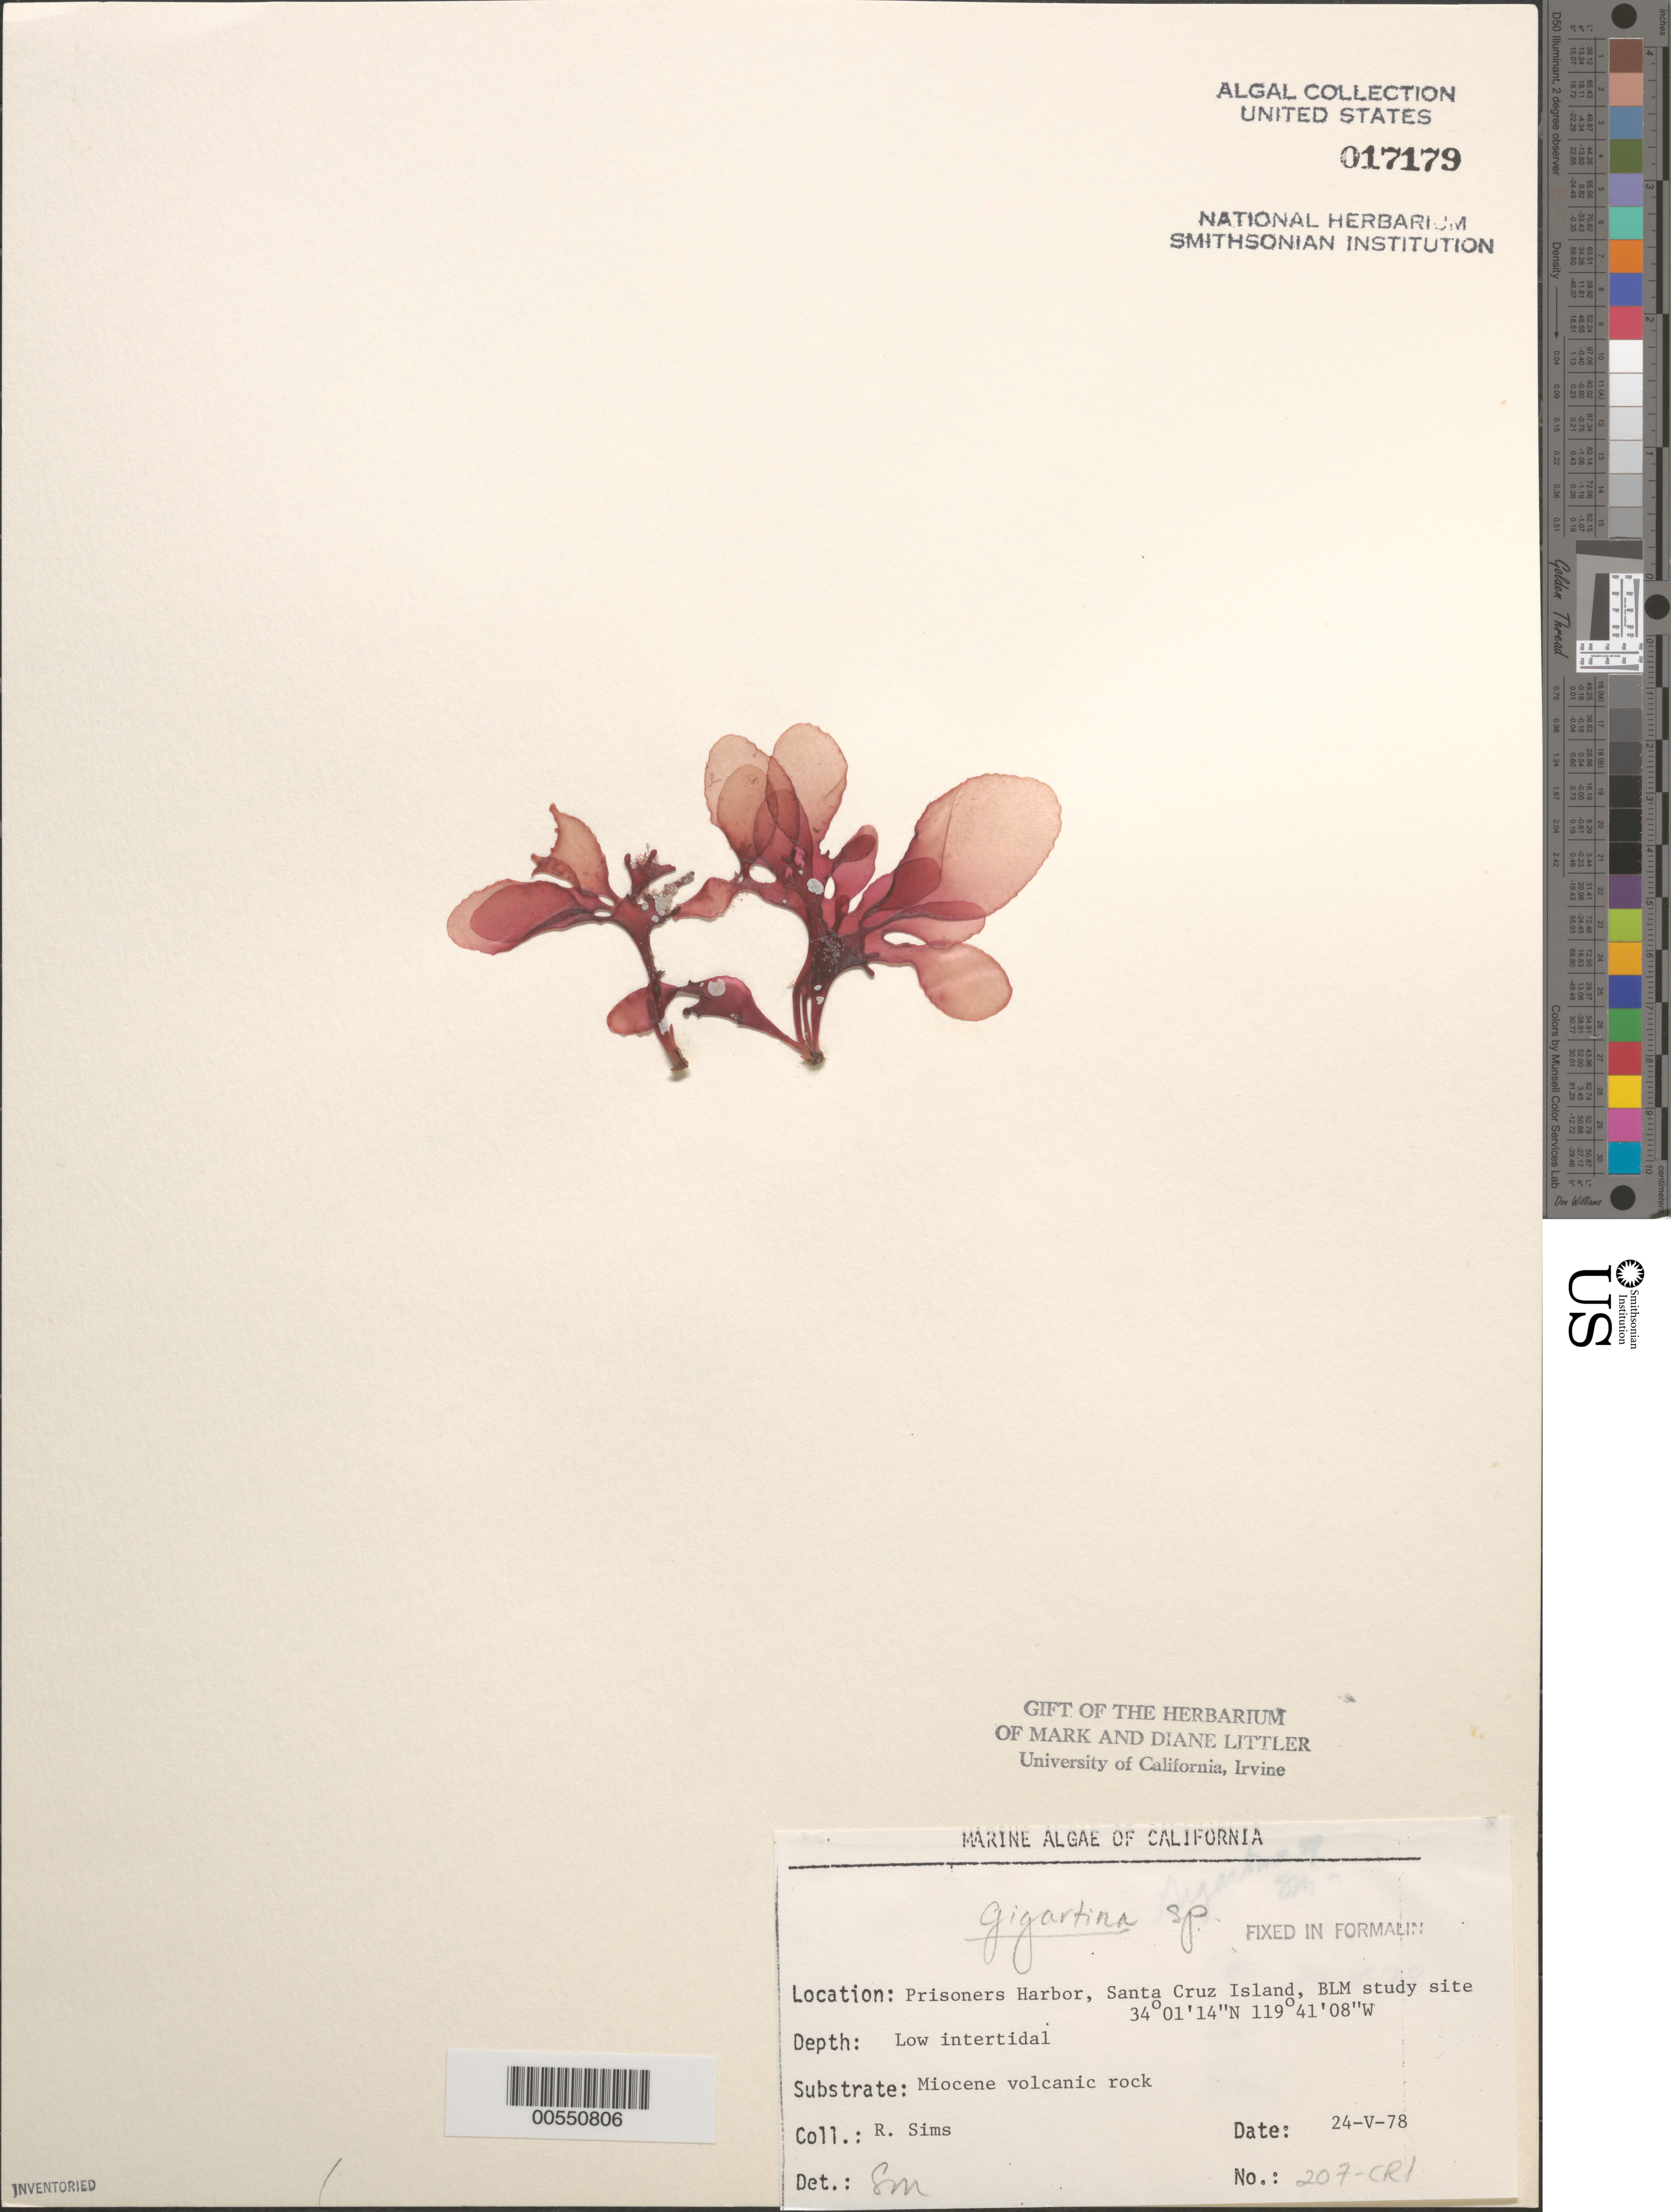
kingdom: Plantae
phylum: Rhodophyta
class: Florideophyceae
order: Gigartinales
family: Gigartinaceae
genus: Gigartina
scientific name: Gigartina sp.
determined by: Murray, S. N.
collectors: R. H. Sims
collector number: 207-cri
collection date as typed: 24 May 1978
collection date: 1978-05-24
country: United States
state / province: California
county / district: Santa Barbara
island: Santa Cruz Island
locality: Prisoners Harbor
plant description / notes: BLM-SOCALBIGHT Rocky Intertidal Survey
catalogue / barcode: US 17179